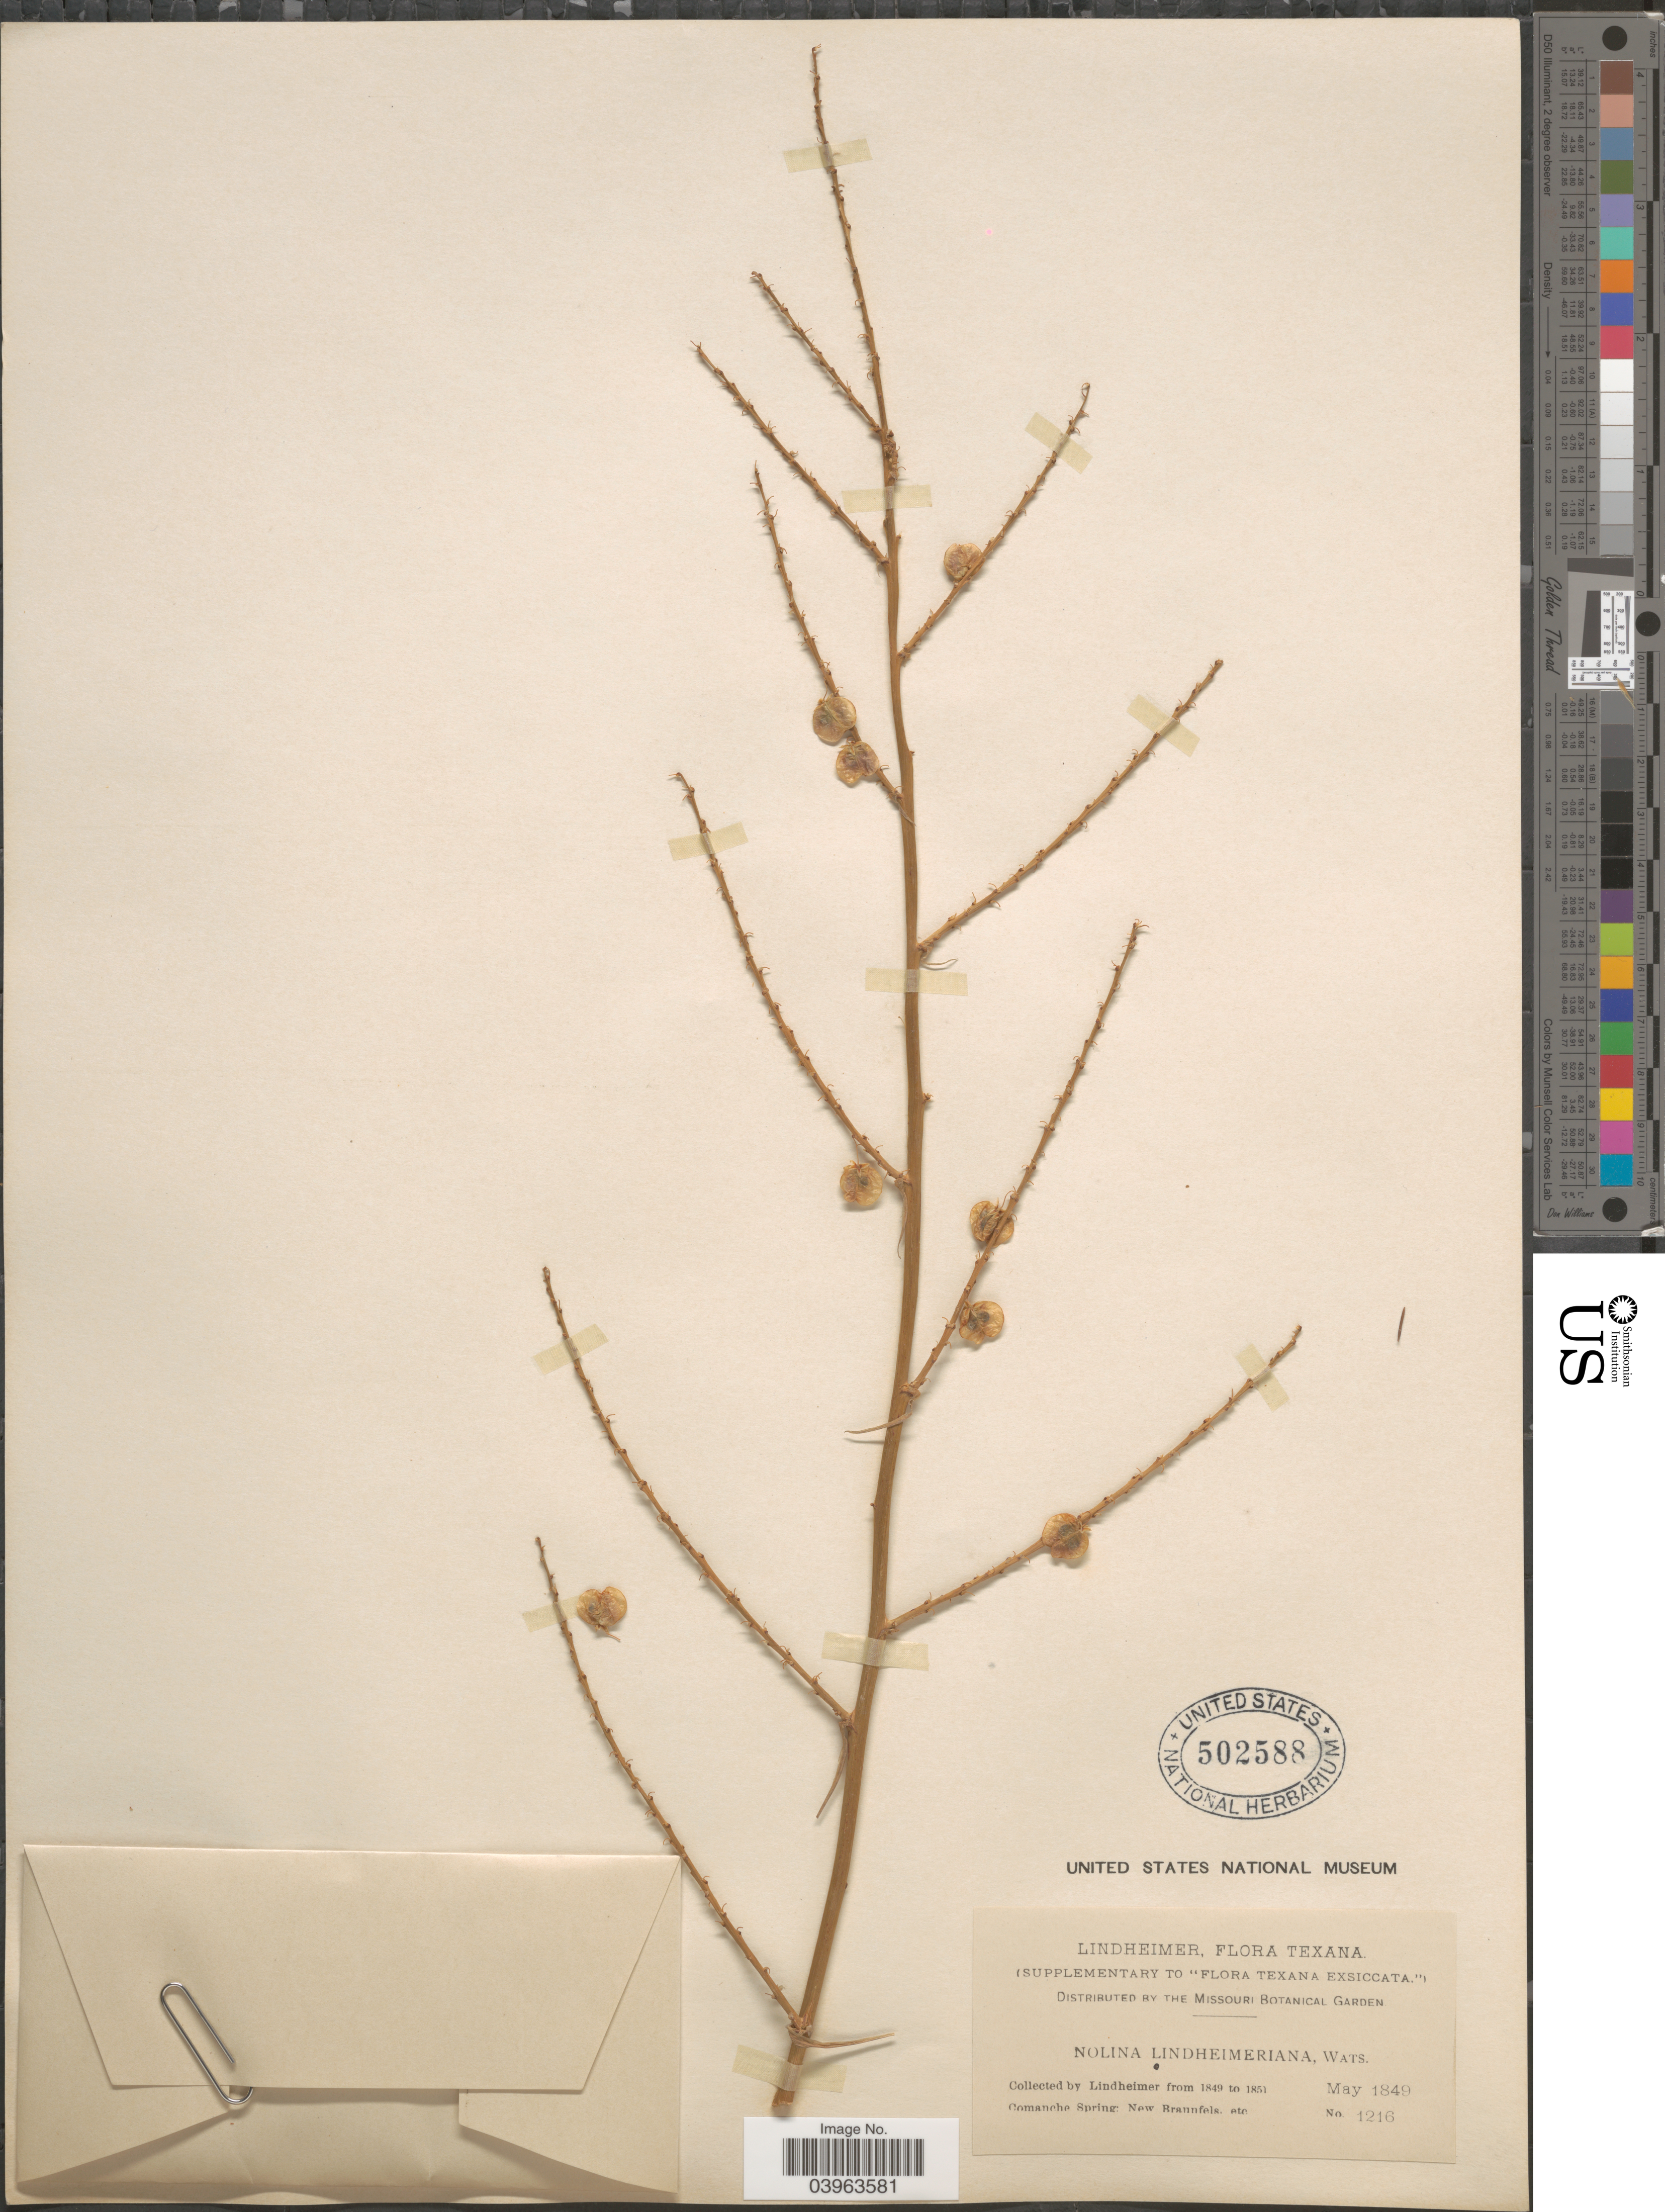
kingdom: Plantae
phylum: Tracheophyta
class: Liliopsida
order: Asparagales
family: Asparagaceae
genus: Nolina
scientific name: Nolina lindheimeriana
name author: (Scheele) S. Watson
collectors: -. Lindheimer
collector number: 1216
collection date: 1849-05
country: United States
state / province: Texas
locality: Comanche Spring: New Braunfels. etc.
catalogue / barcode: US 502588